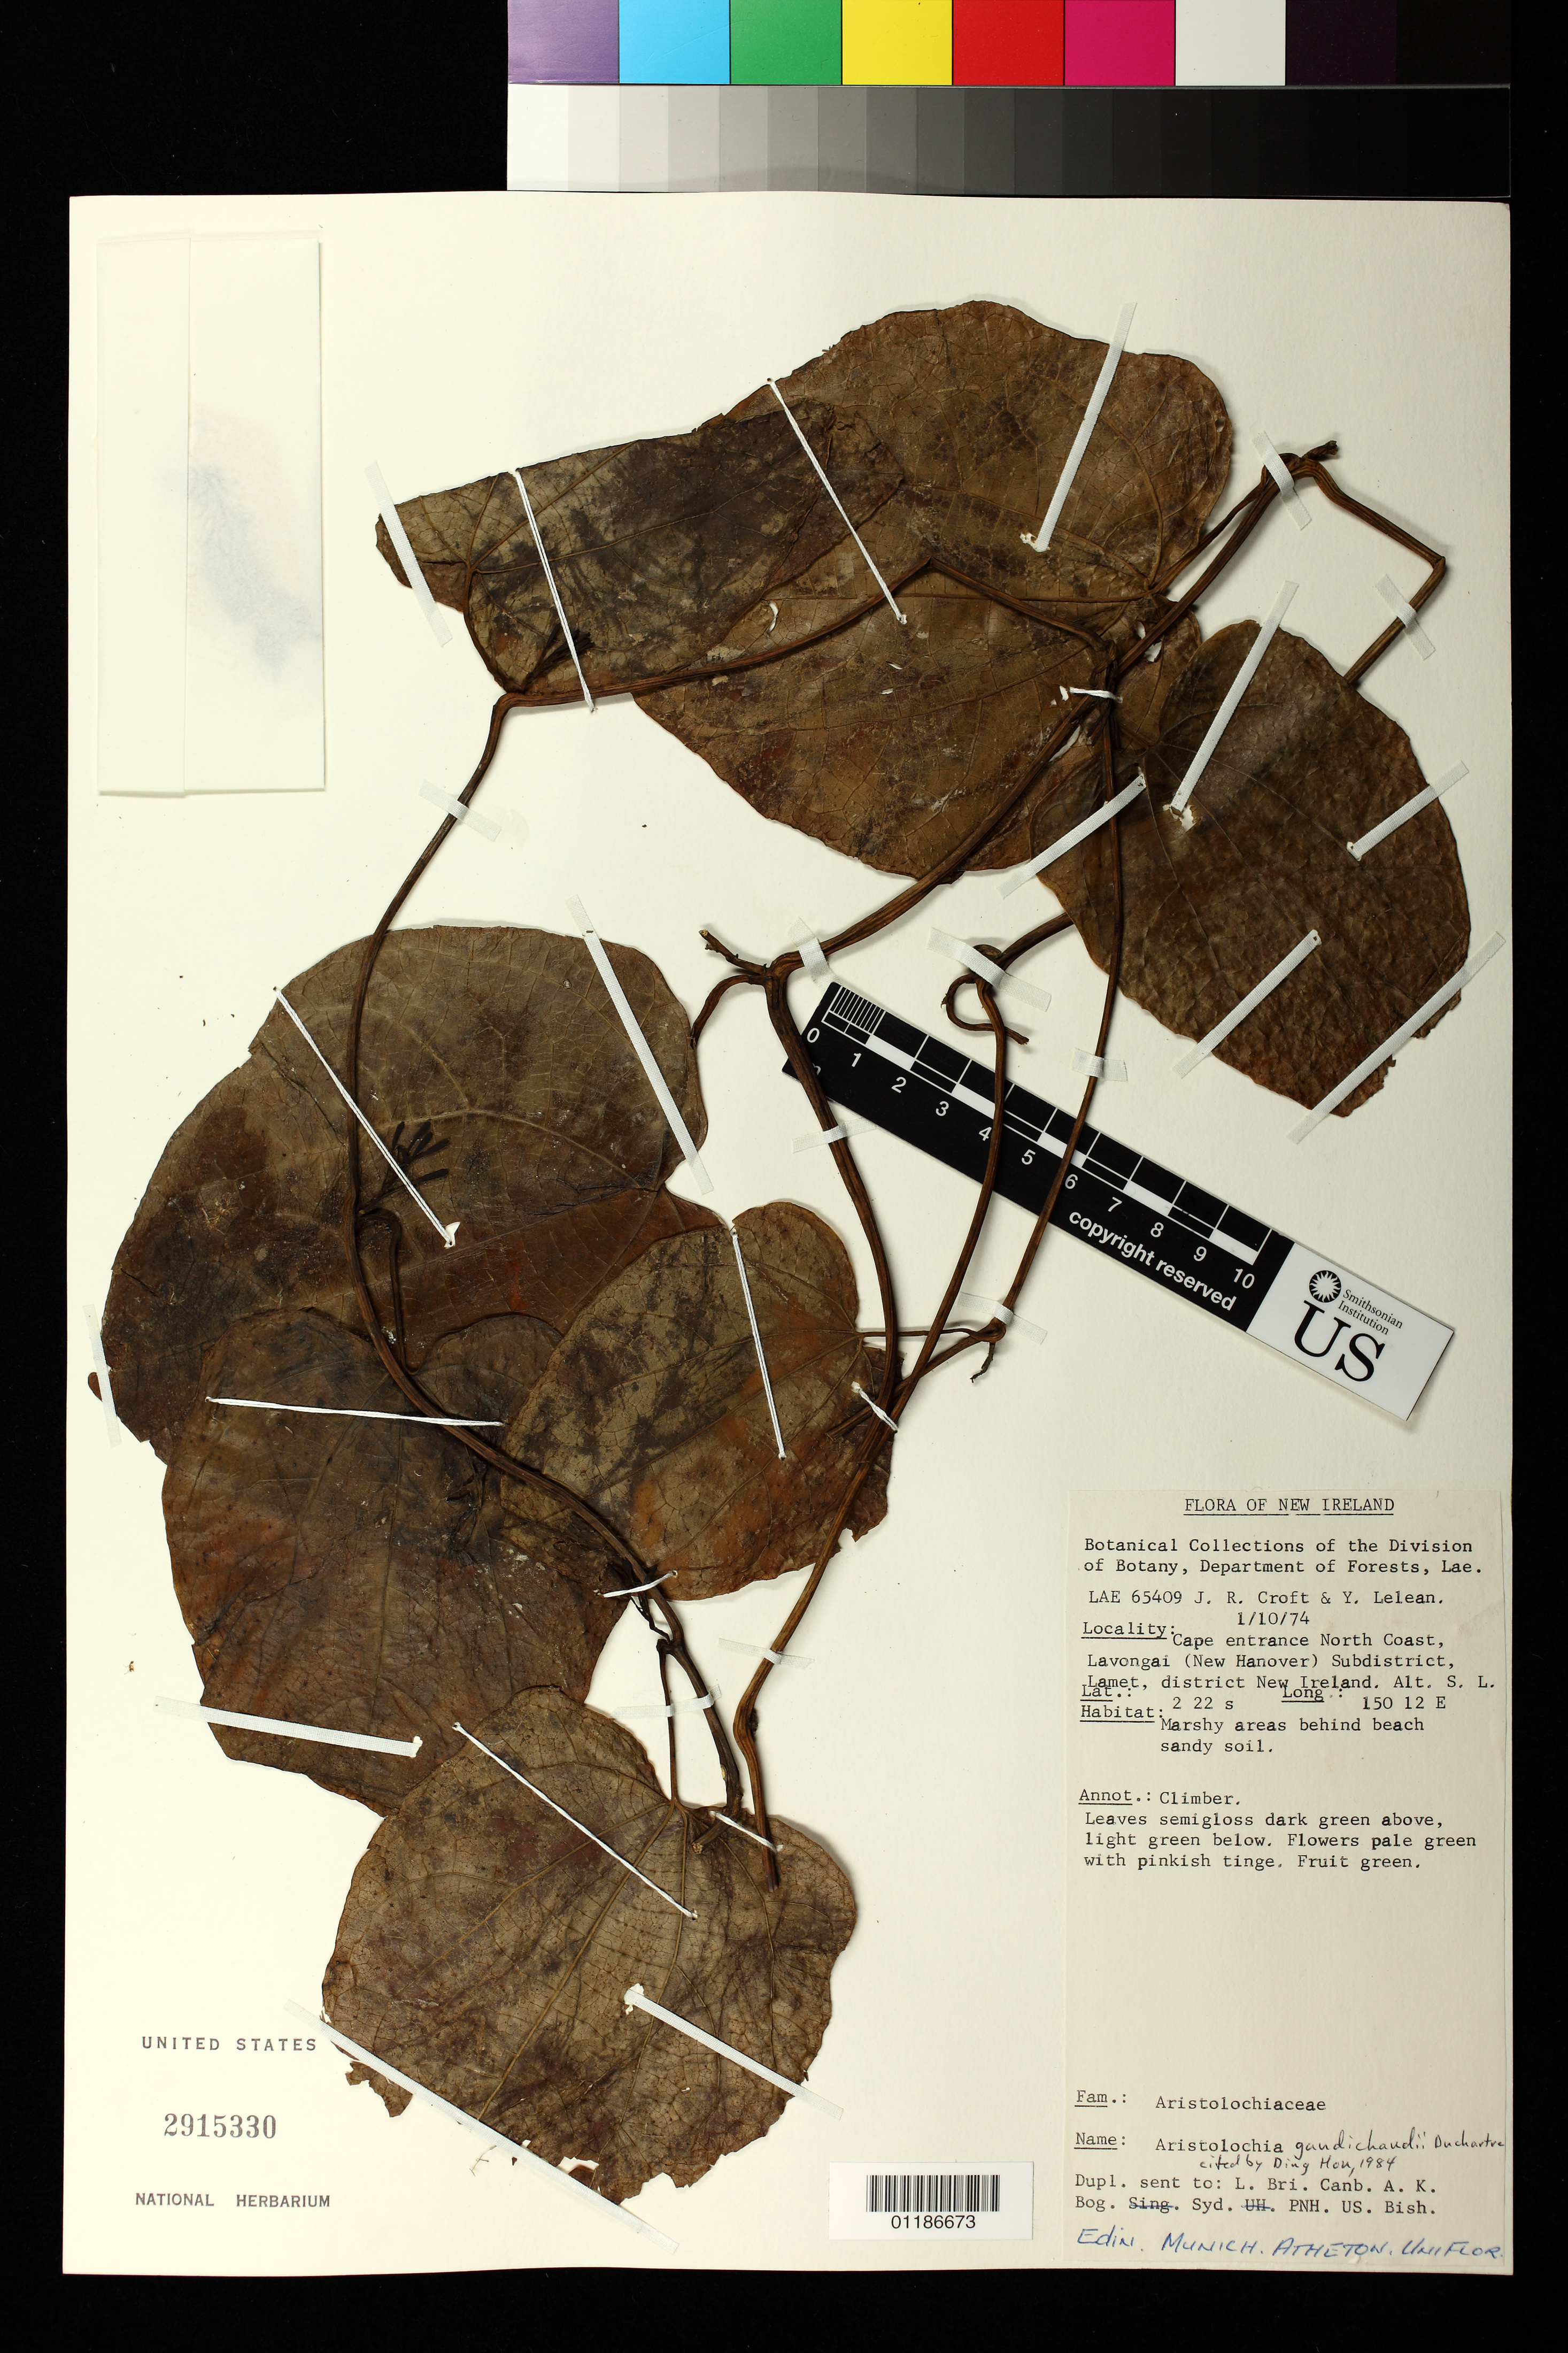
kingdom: Plantae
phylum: Tracheophyta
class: Magnoliopsida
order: Piperales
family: Aristolochiaceae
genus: Aristolochia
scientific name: Aristolochia gaudichaudii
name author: Duch.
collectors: J. R. Croft & Y. Lelean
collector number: LAE 65409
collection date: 1974-10-01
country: Papua New Guinea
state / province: New Ireland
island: Lavongai [New Hanover]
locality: Cape entrance North Coast, Lavongai (New Hanover Island) Subdistrict Lamet, district New Ireland.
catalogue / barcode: US 2915330